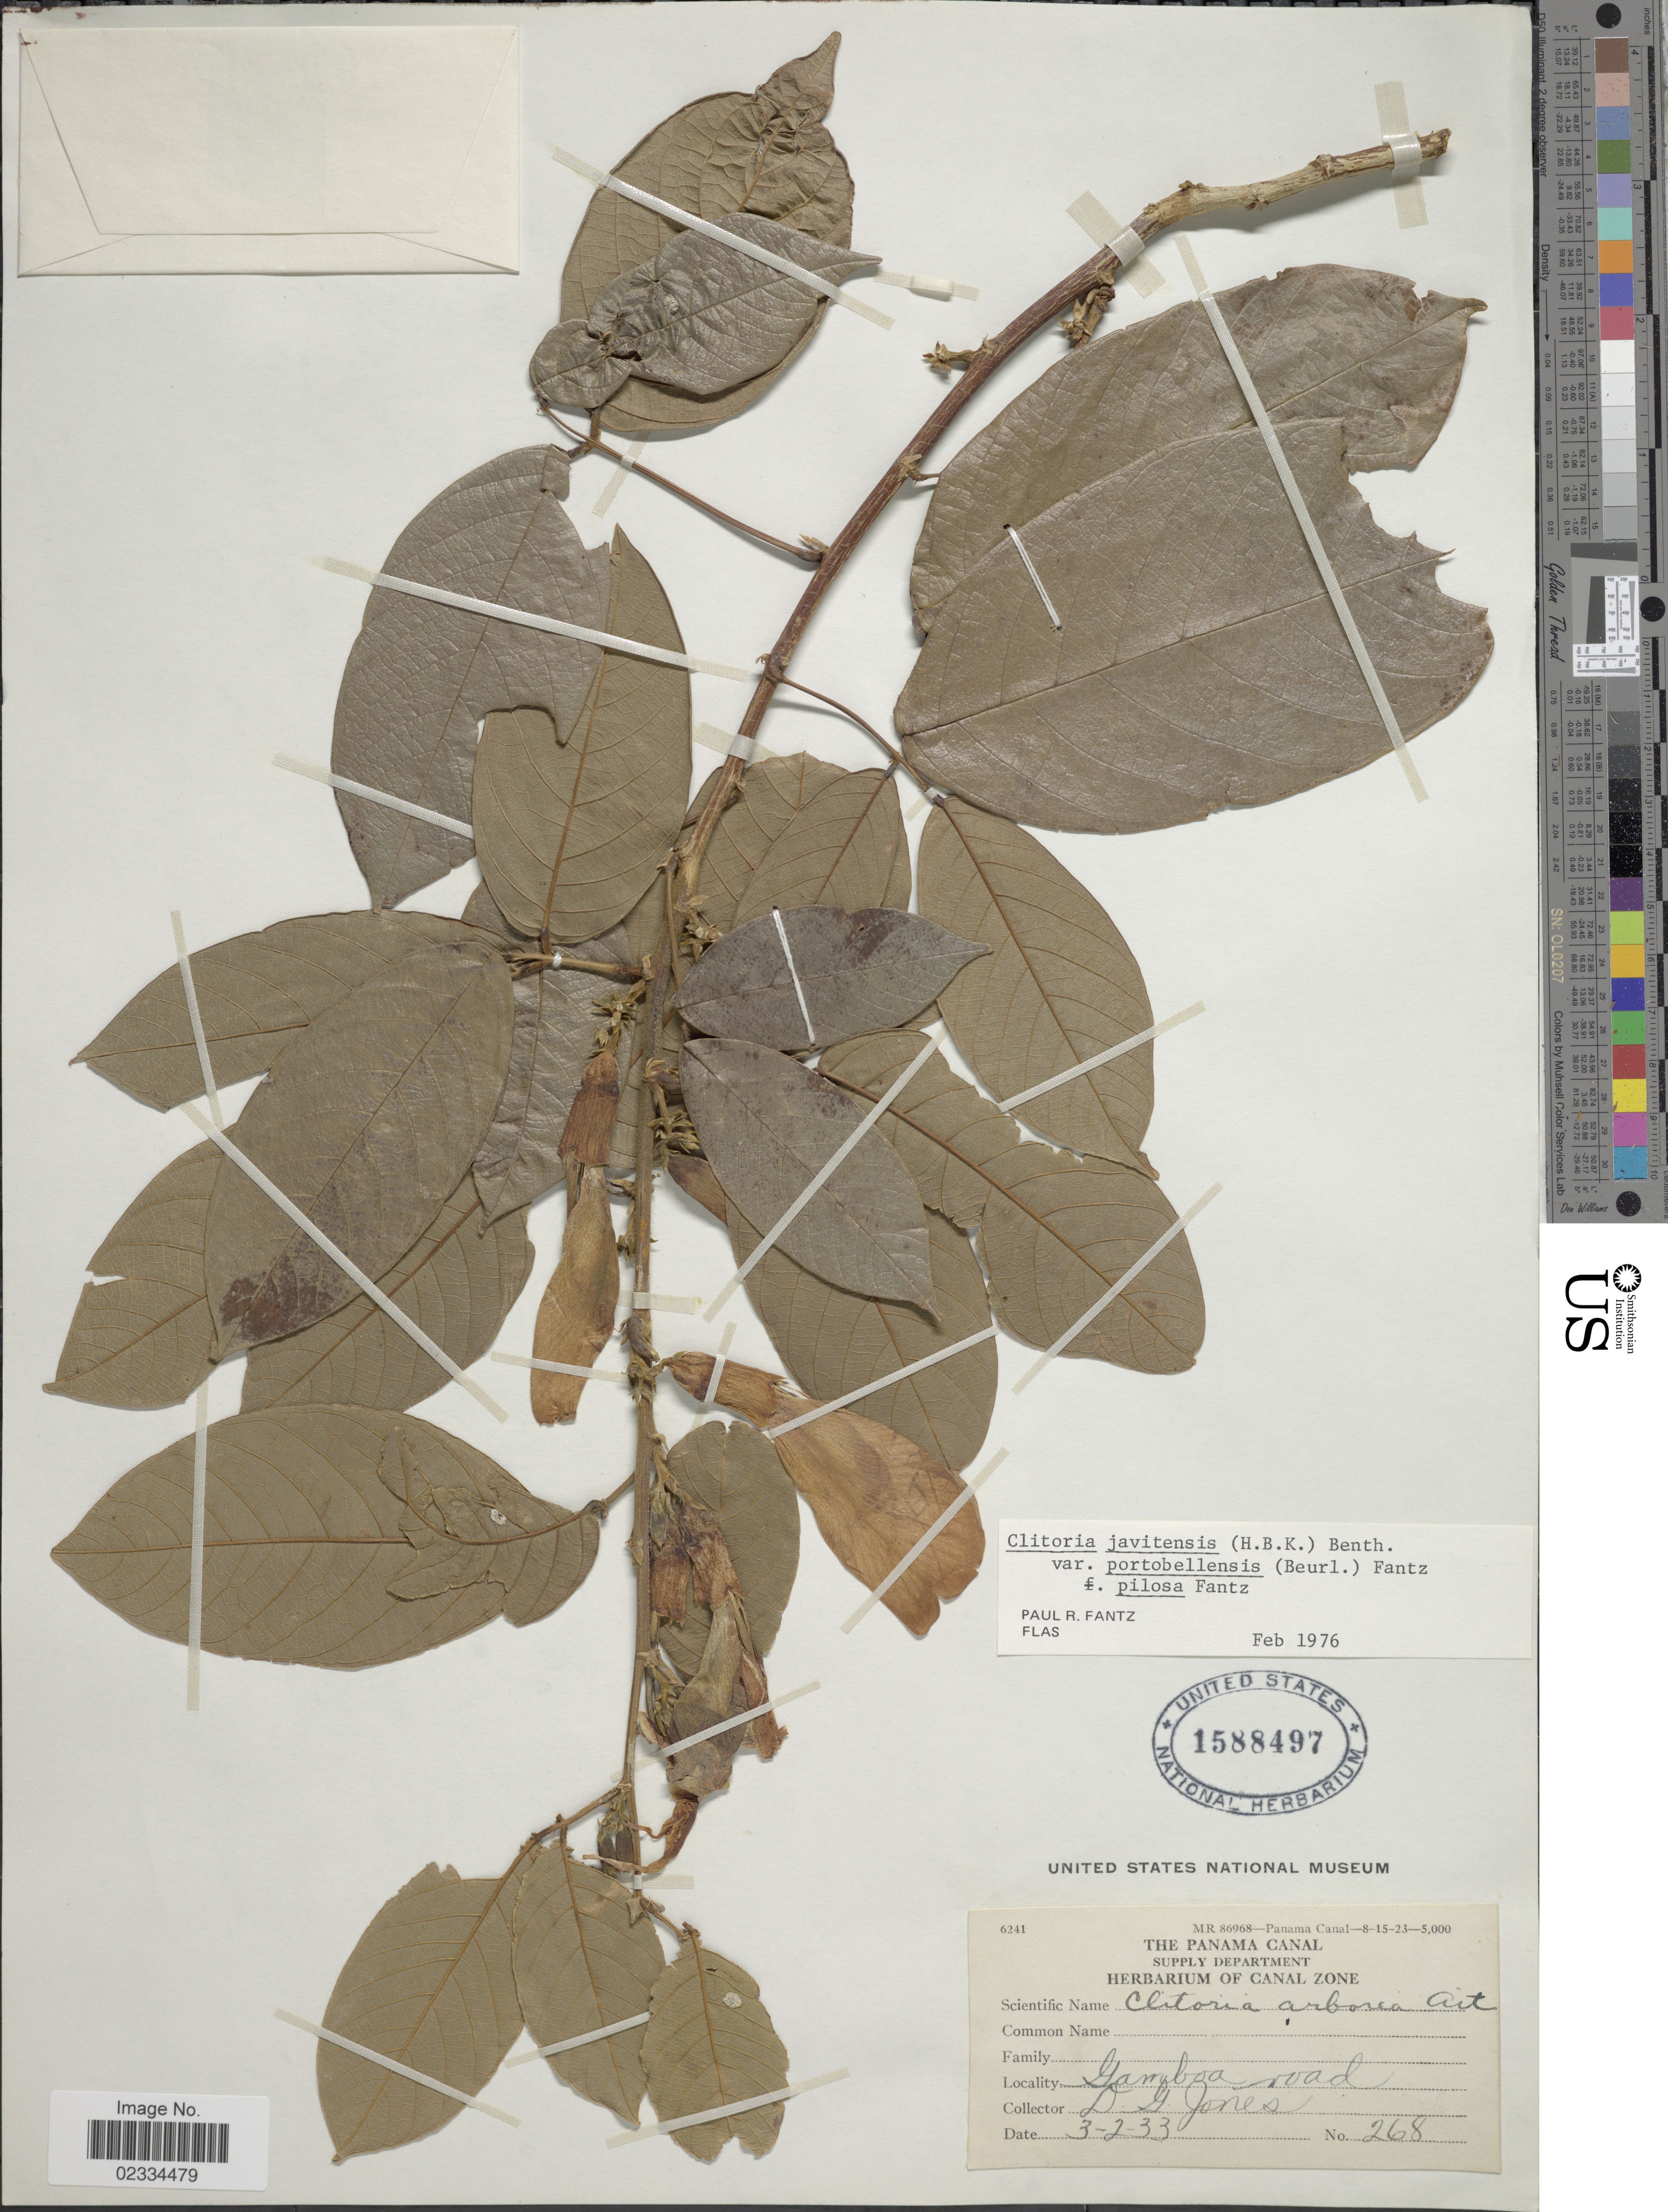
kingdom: Plantae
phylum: Tracheophyta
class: Magnoliopsida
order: Fabales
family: Fabaceae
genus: Clitoria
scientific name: Clitoria javitensis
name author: (Kunth) Benth.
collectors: D. Jones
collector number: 268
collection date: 1933-02-03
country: Panama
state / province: Colón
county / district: Canal Zone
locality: The Panama Canal, Gamboa road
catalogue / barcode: US 1588497